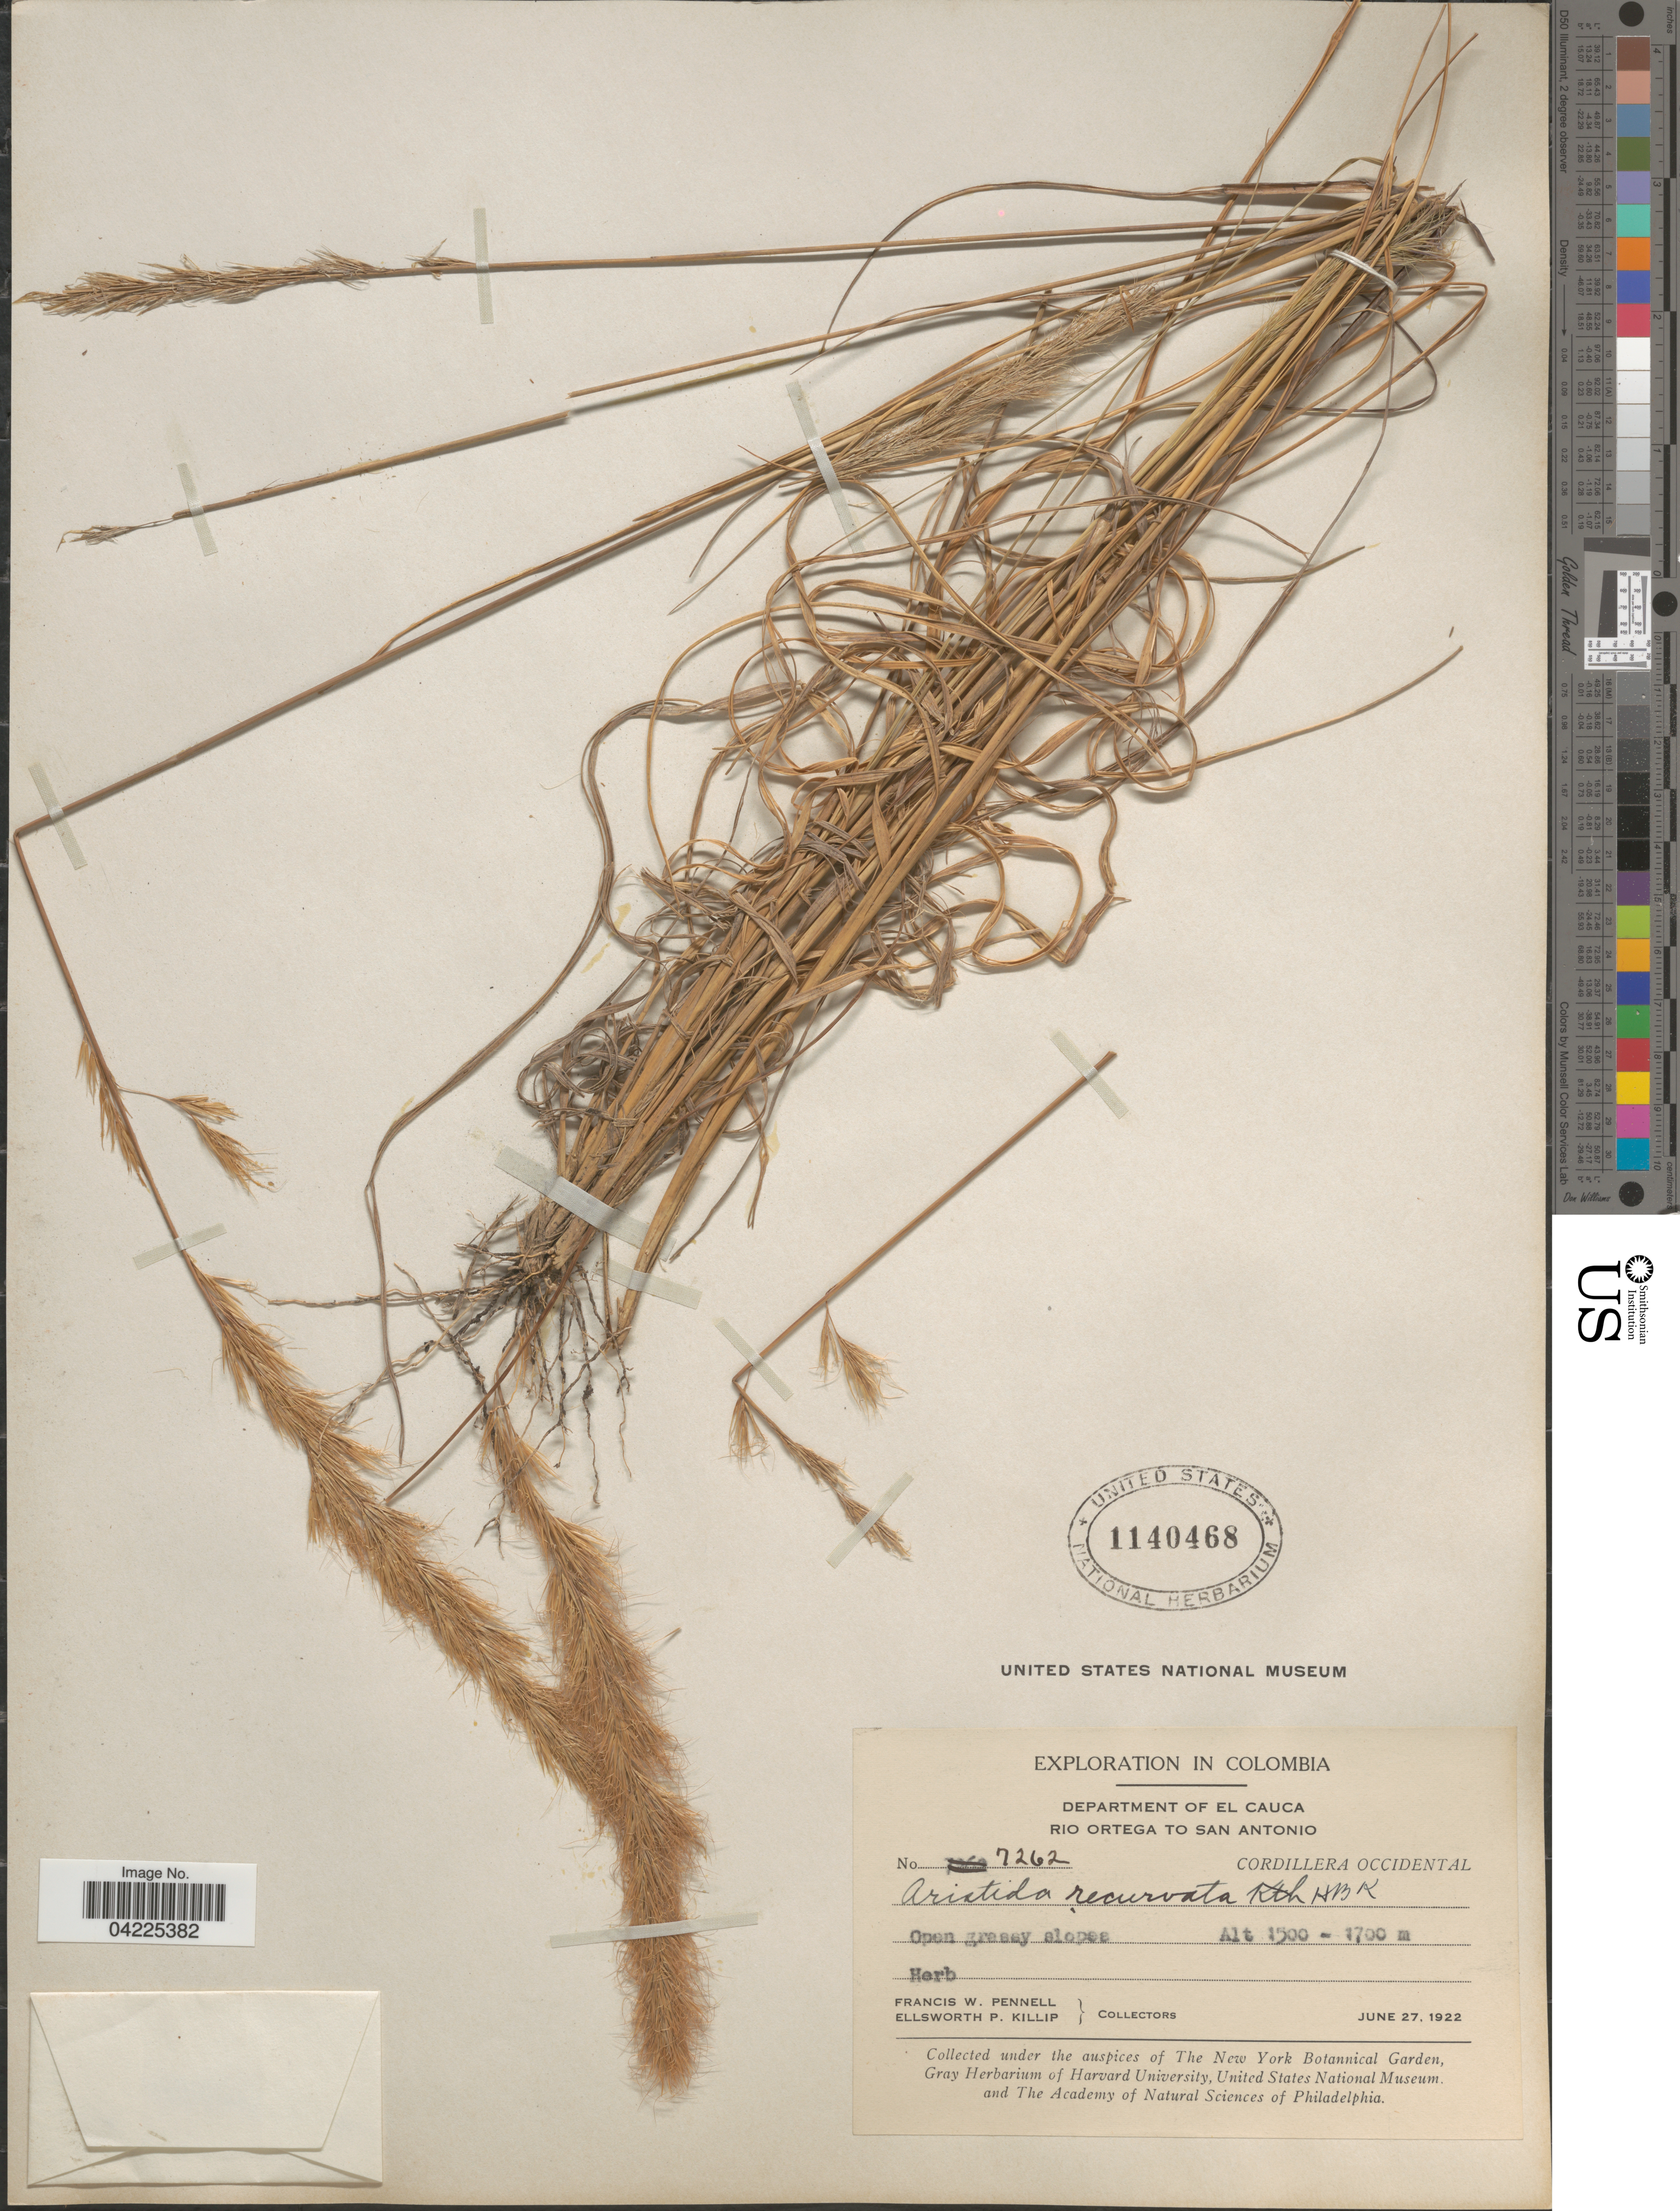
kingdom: Plantae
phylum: Tracheophyta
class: Liliopsida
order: Poales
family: Poaceae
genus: Aristida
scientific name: Aristida recurvata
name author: Kunth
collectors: F. W. Pennell & E. P. Killip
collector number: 7262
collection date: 1922-06-27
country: Colombia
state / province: Cauca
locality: Exploration in Colombia. Department of El Cauca. Rio Ortega to San Antonio. Cordillera Occidental. Open grassy slopes.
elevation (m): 1500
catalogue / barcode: US 1140468